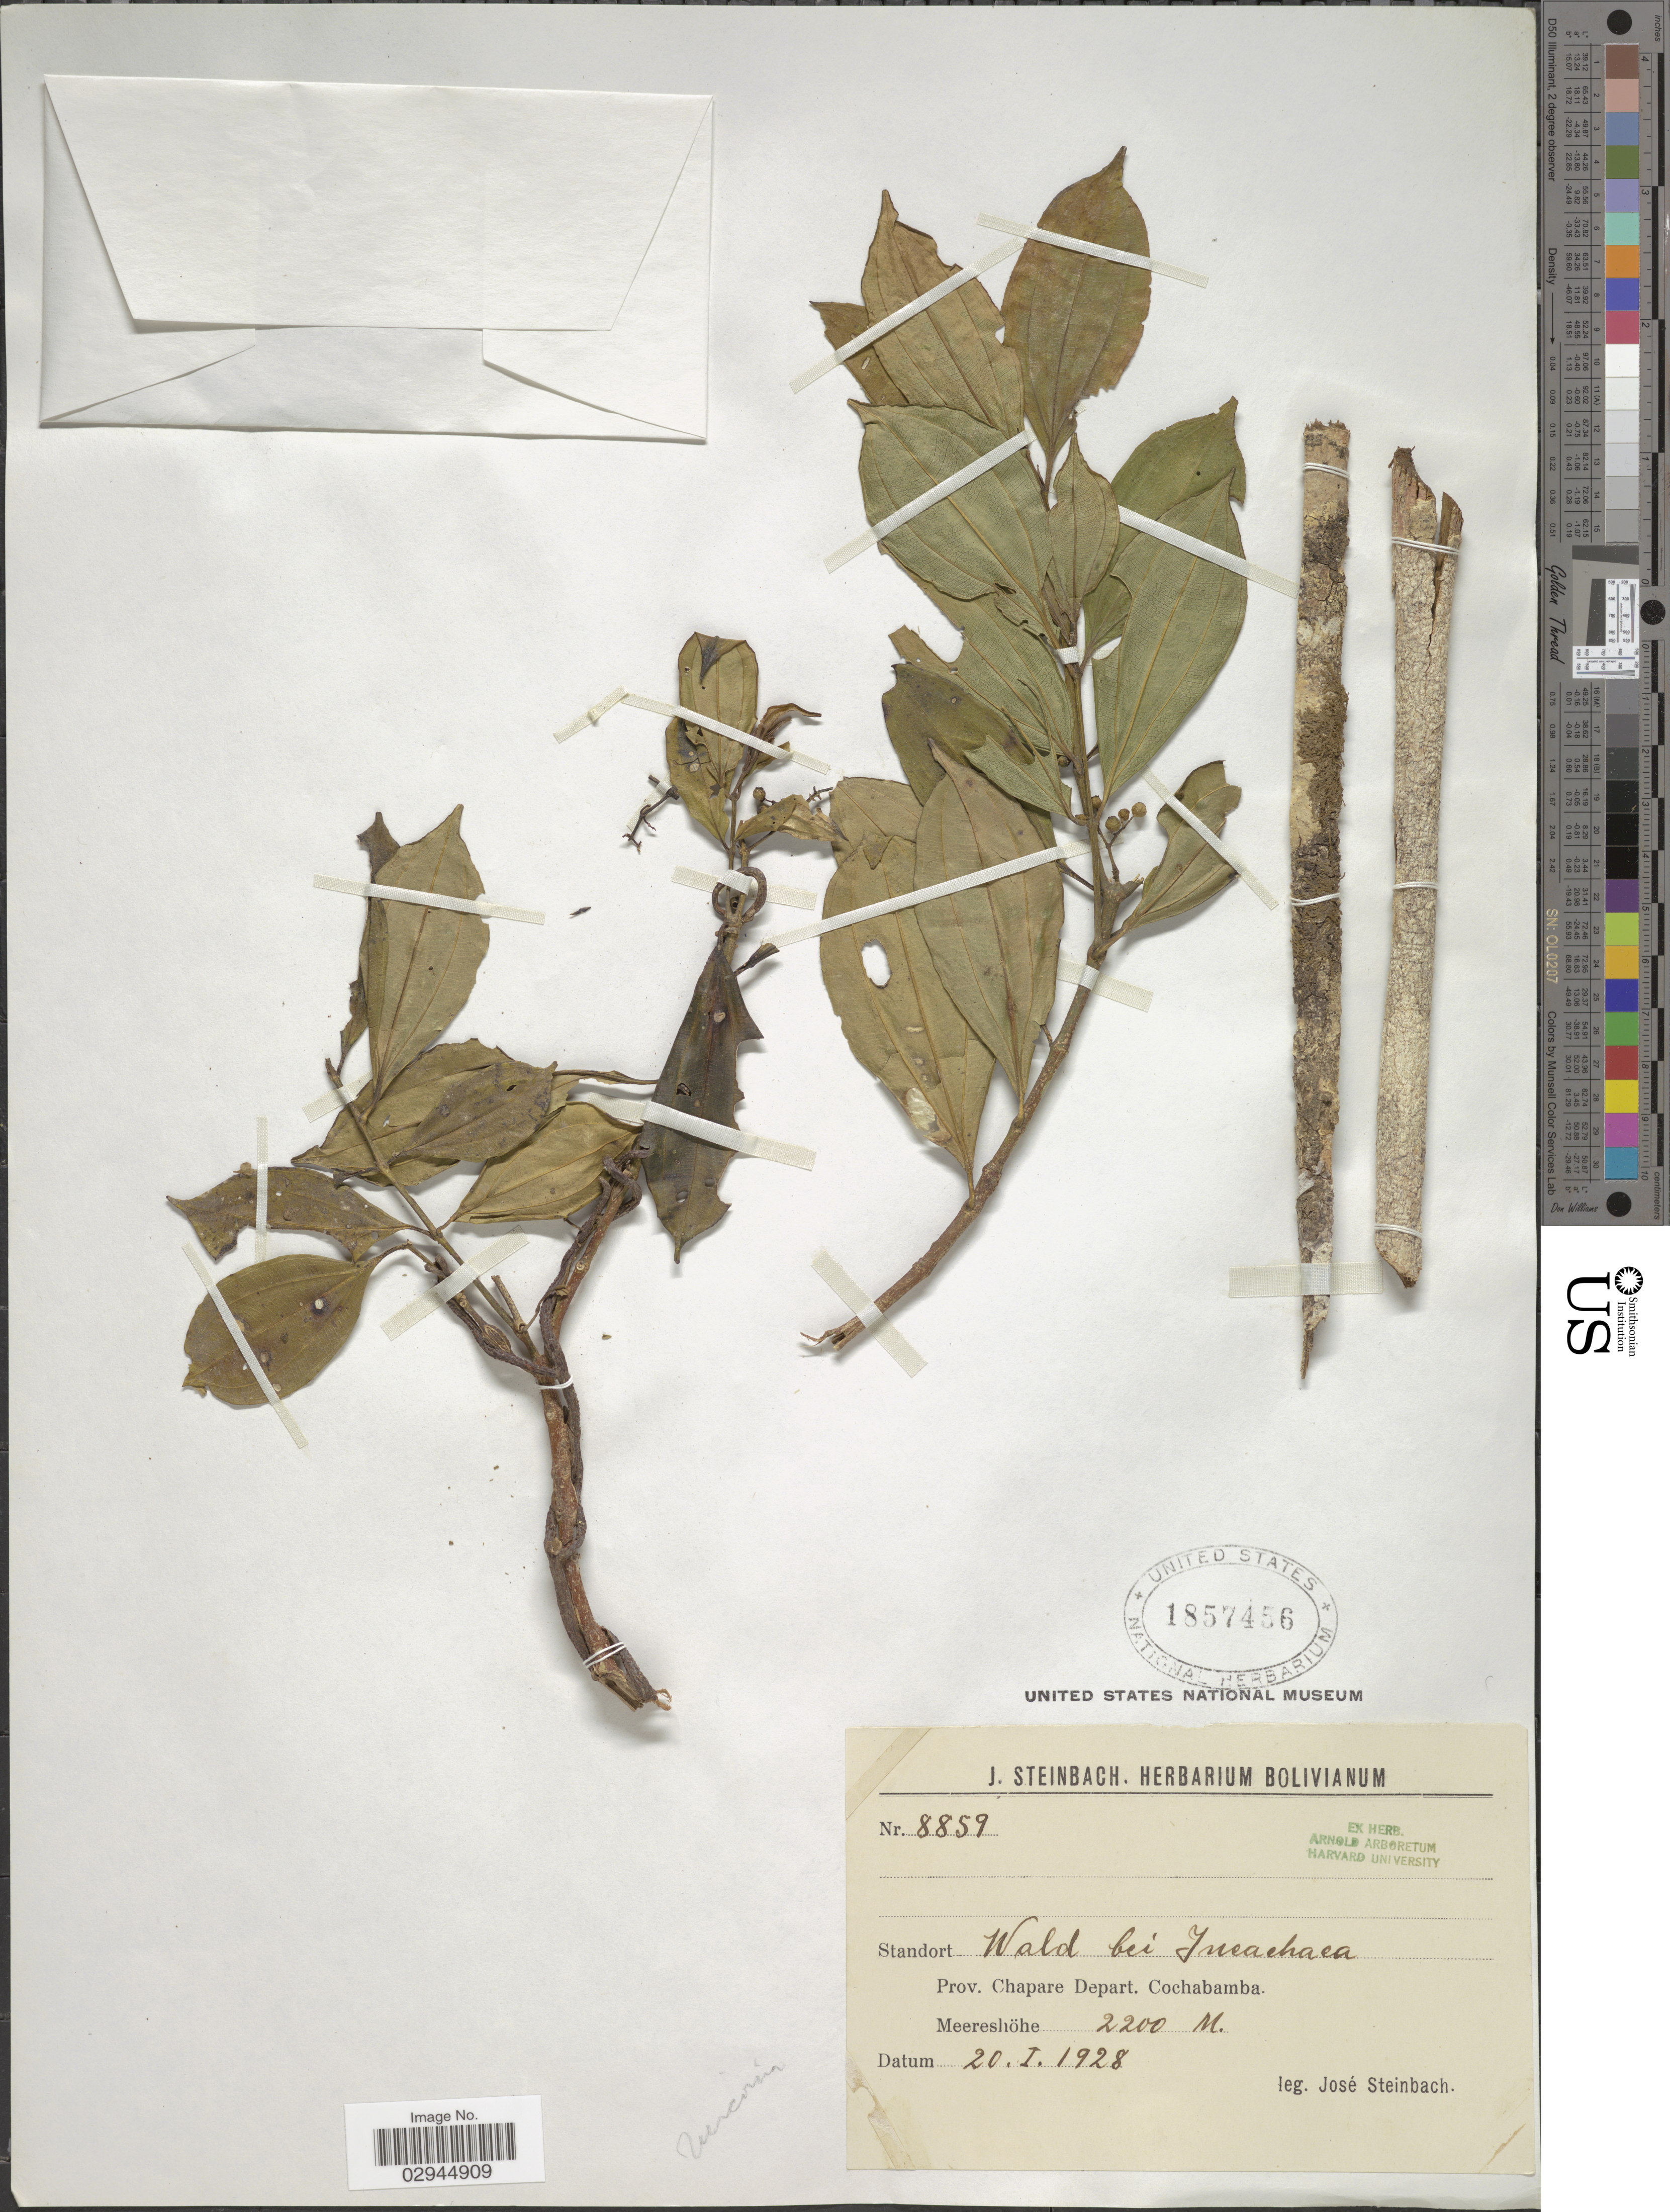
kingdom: Plantae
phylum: Tracheophyta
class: Magnoliopsida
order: Myrtales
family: Melastomataceae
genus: Miconia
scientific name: Miconia sp.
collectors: J. Steinbach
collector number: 8859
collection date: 1928-01-20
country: Bolivia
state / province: Cochabamba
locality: Wald bei Yucachaca. Prov. Chapare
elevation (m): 2200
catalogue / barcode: US 1857456